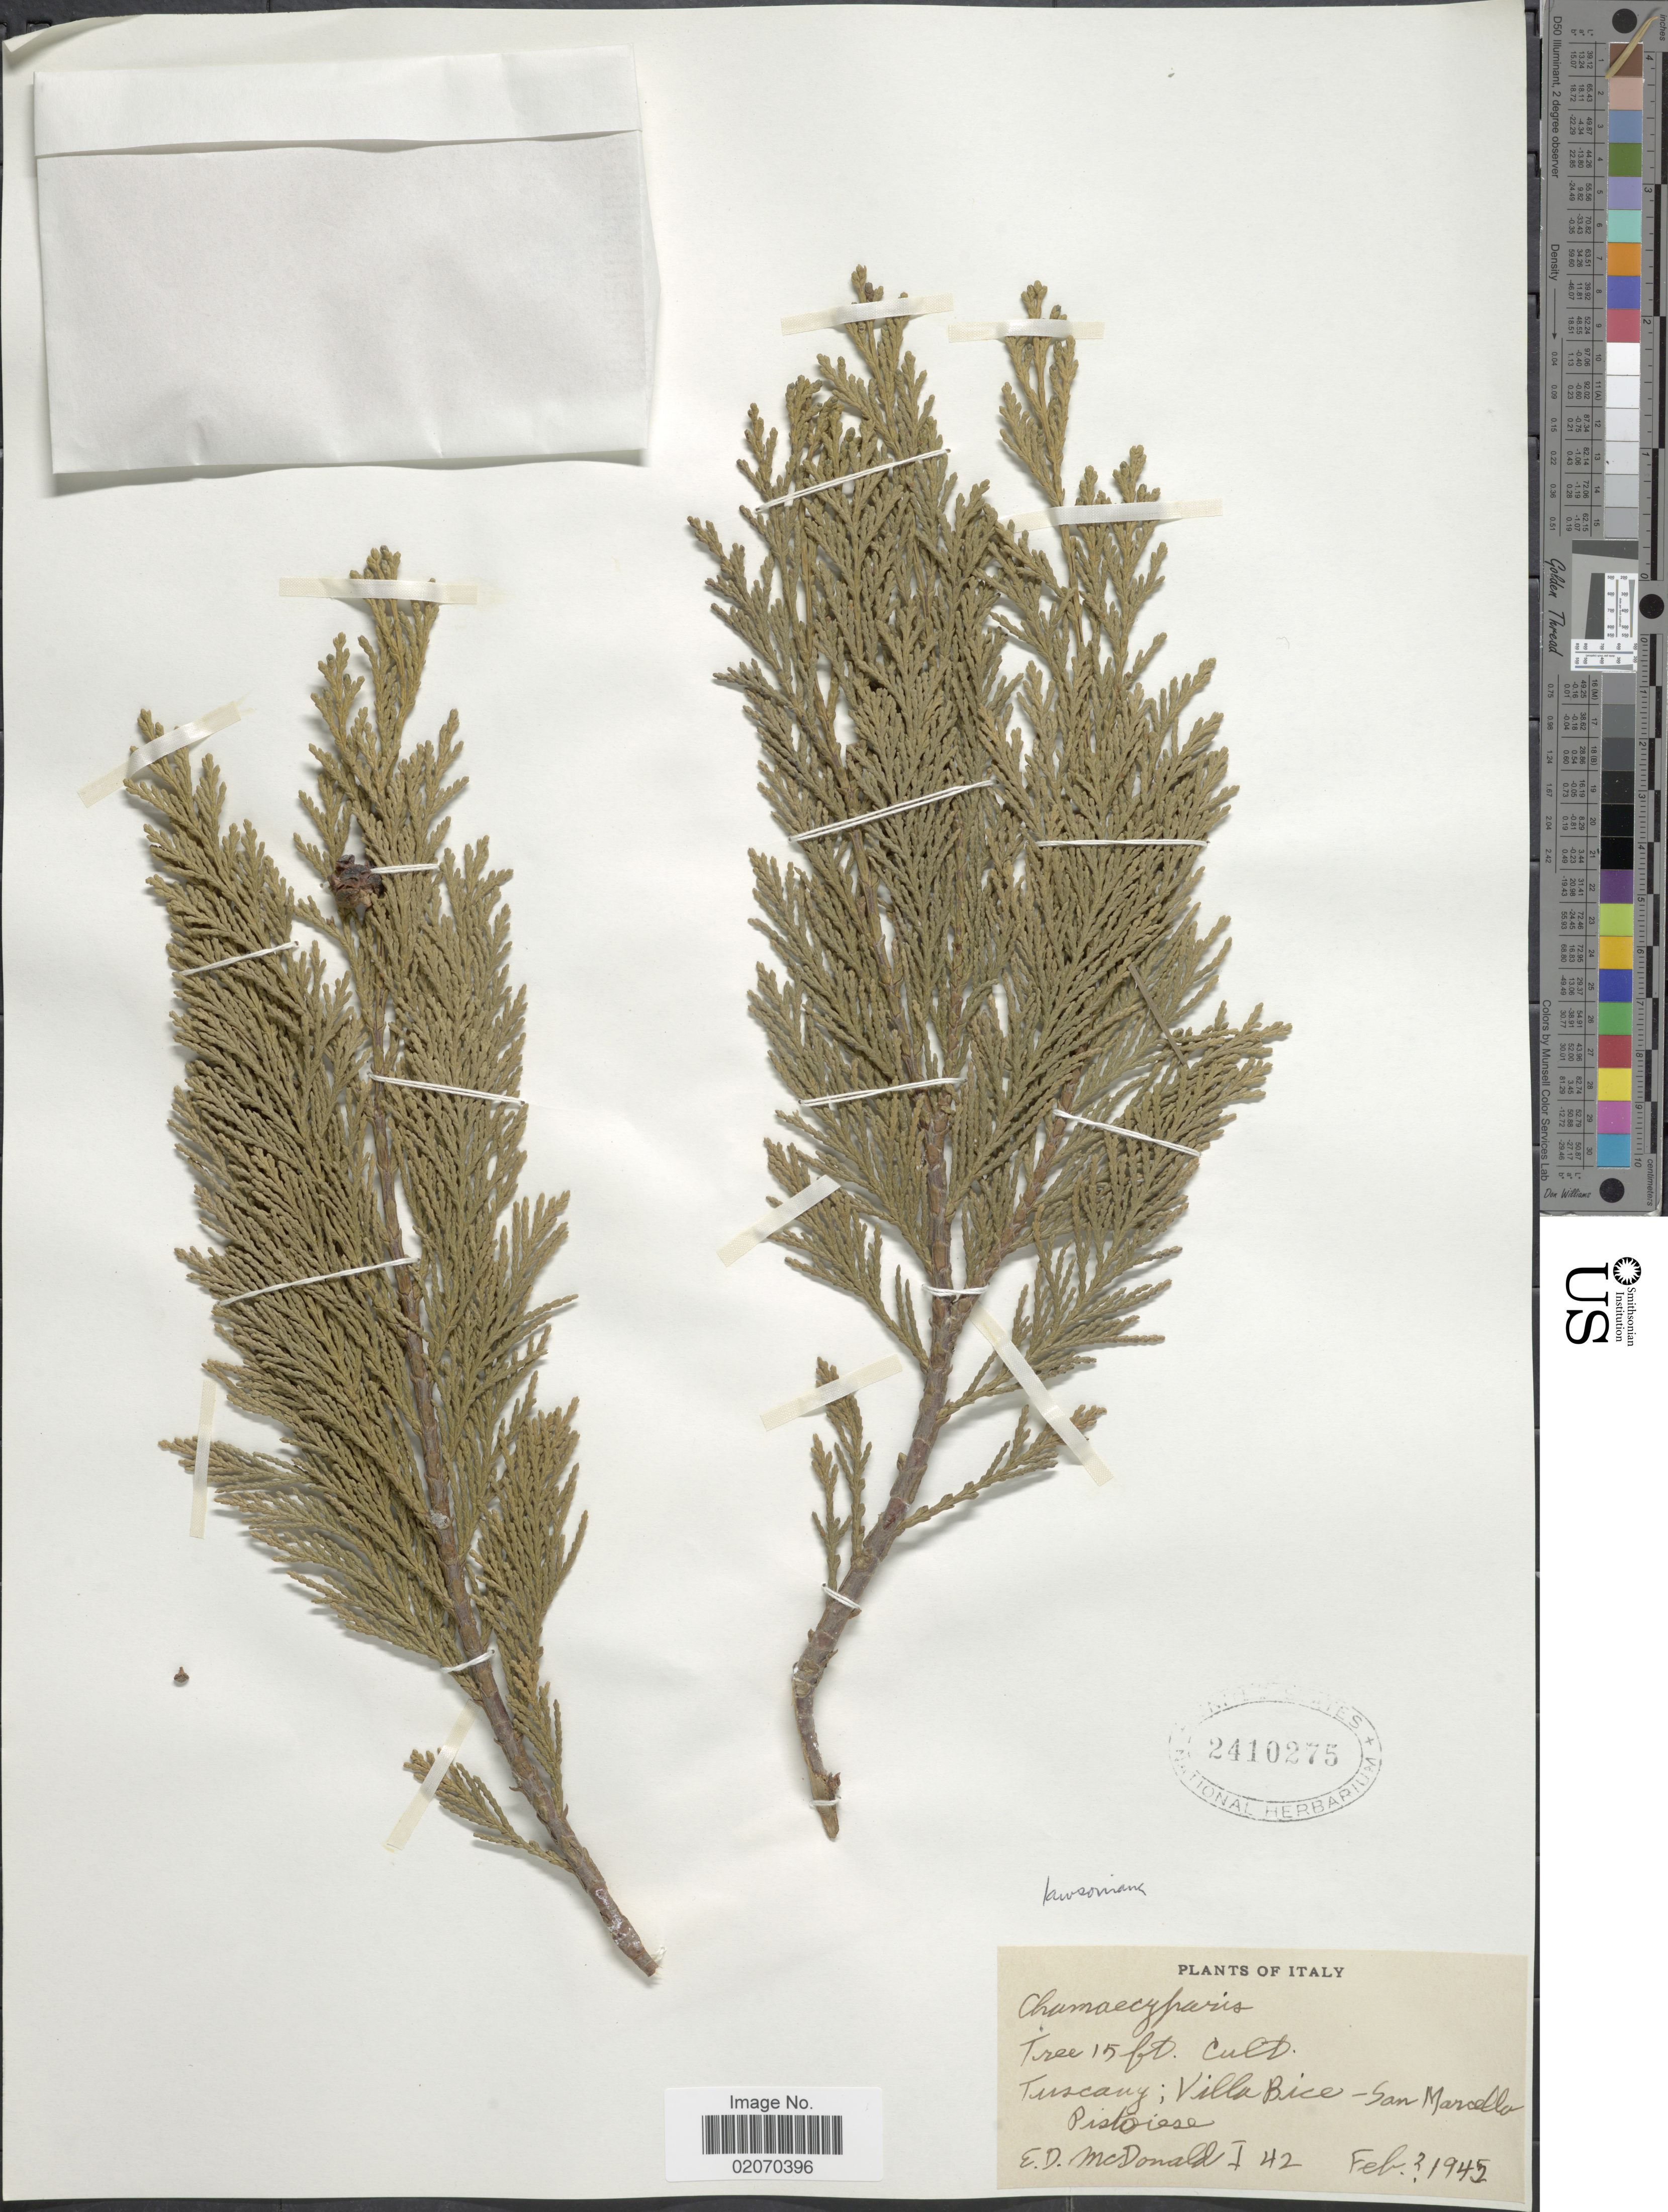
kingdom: Plantae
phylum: Tracheophyta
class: Pinopsida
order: Pinales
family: Cupressaceae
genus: Chamaecyparis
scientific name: Chamaecyparis lawsoniana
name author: (A. Murray bis) Parl.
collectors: E. D. McDonald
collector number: I42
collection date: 1945-02-03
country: Italy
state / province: Tuscany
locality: Villa Bice-San Marcello Postoiese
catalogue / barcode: US 2410275